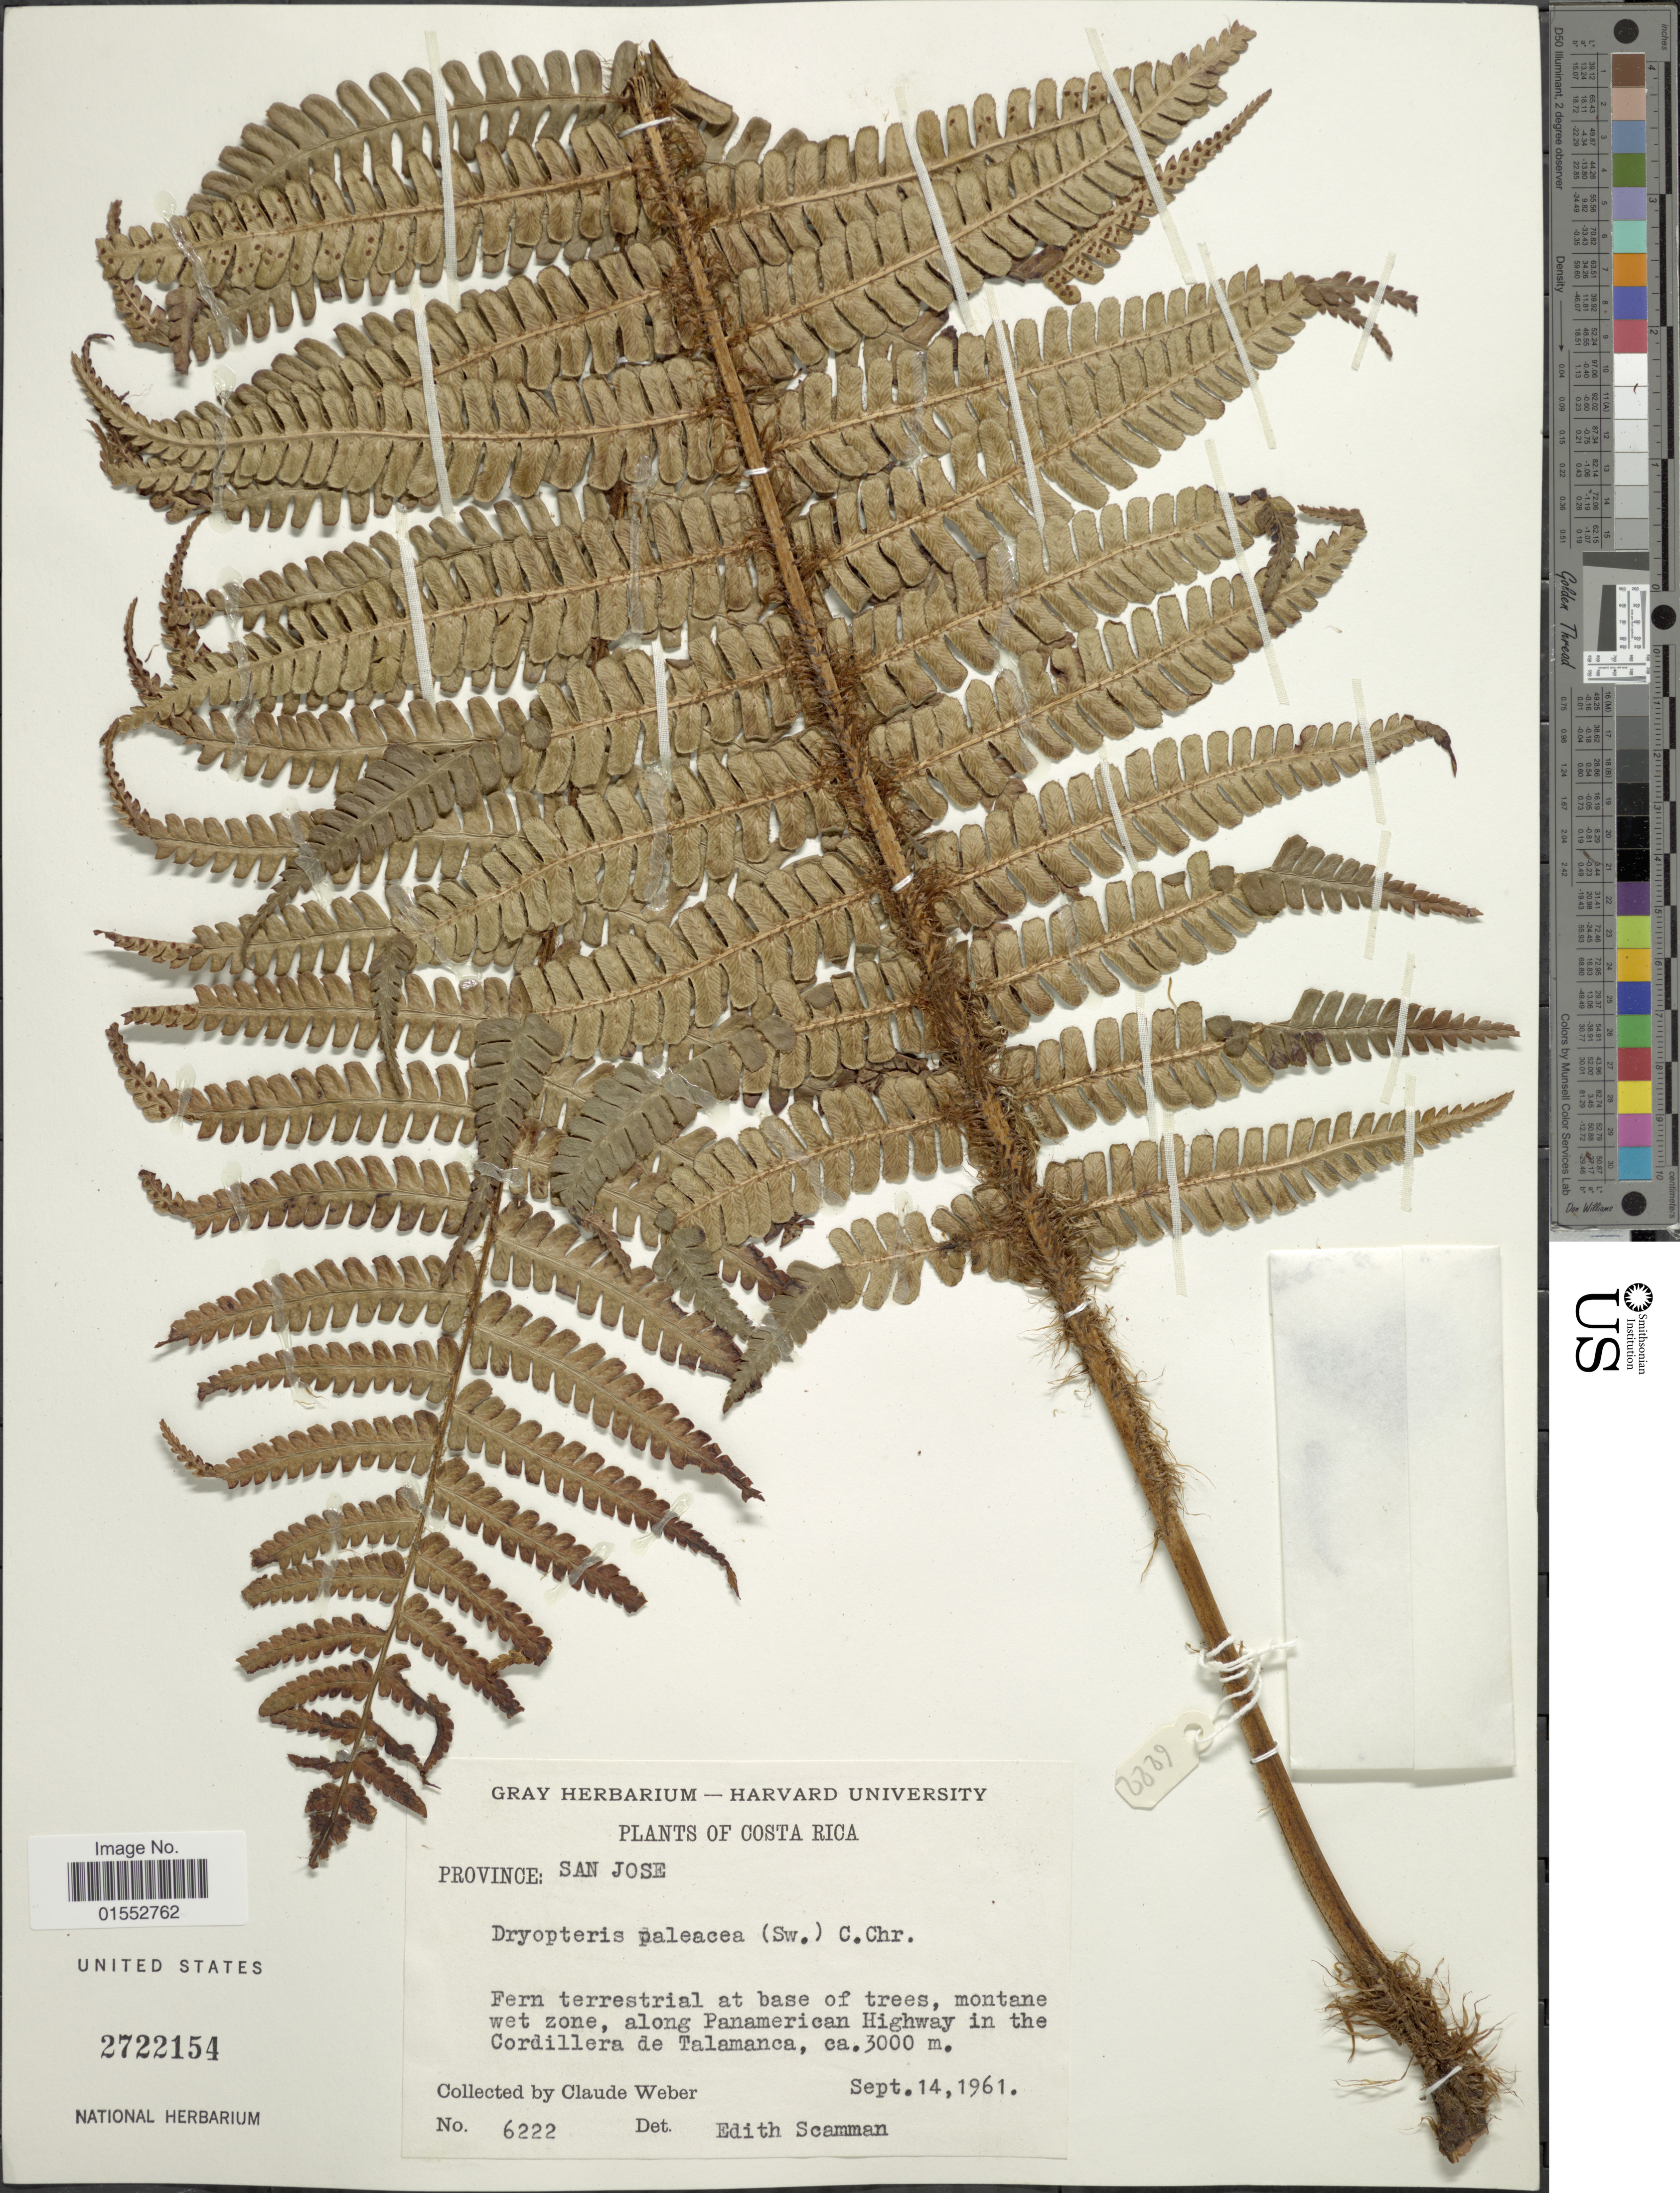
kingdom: Plantae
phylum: Tracheophyta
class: Polypodiopsida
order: Polypodiales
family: Dryopteridaceae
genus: Dryopteris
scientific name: Dryopteris wallichiana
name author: (Spreng.) Hyl.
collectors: C. Weber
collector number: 6222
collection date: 1961-09-14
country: Costa Rica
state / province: San José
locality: Along Panamerican Highway in the Cordillera de Talamanca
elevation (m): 3000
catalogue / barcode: US 2722154